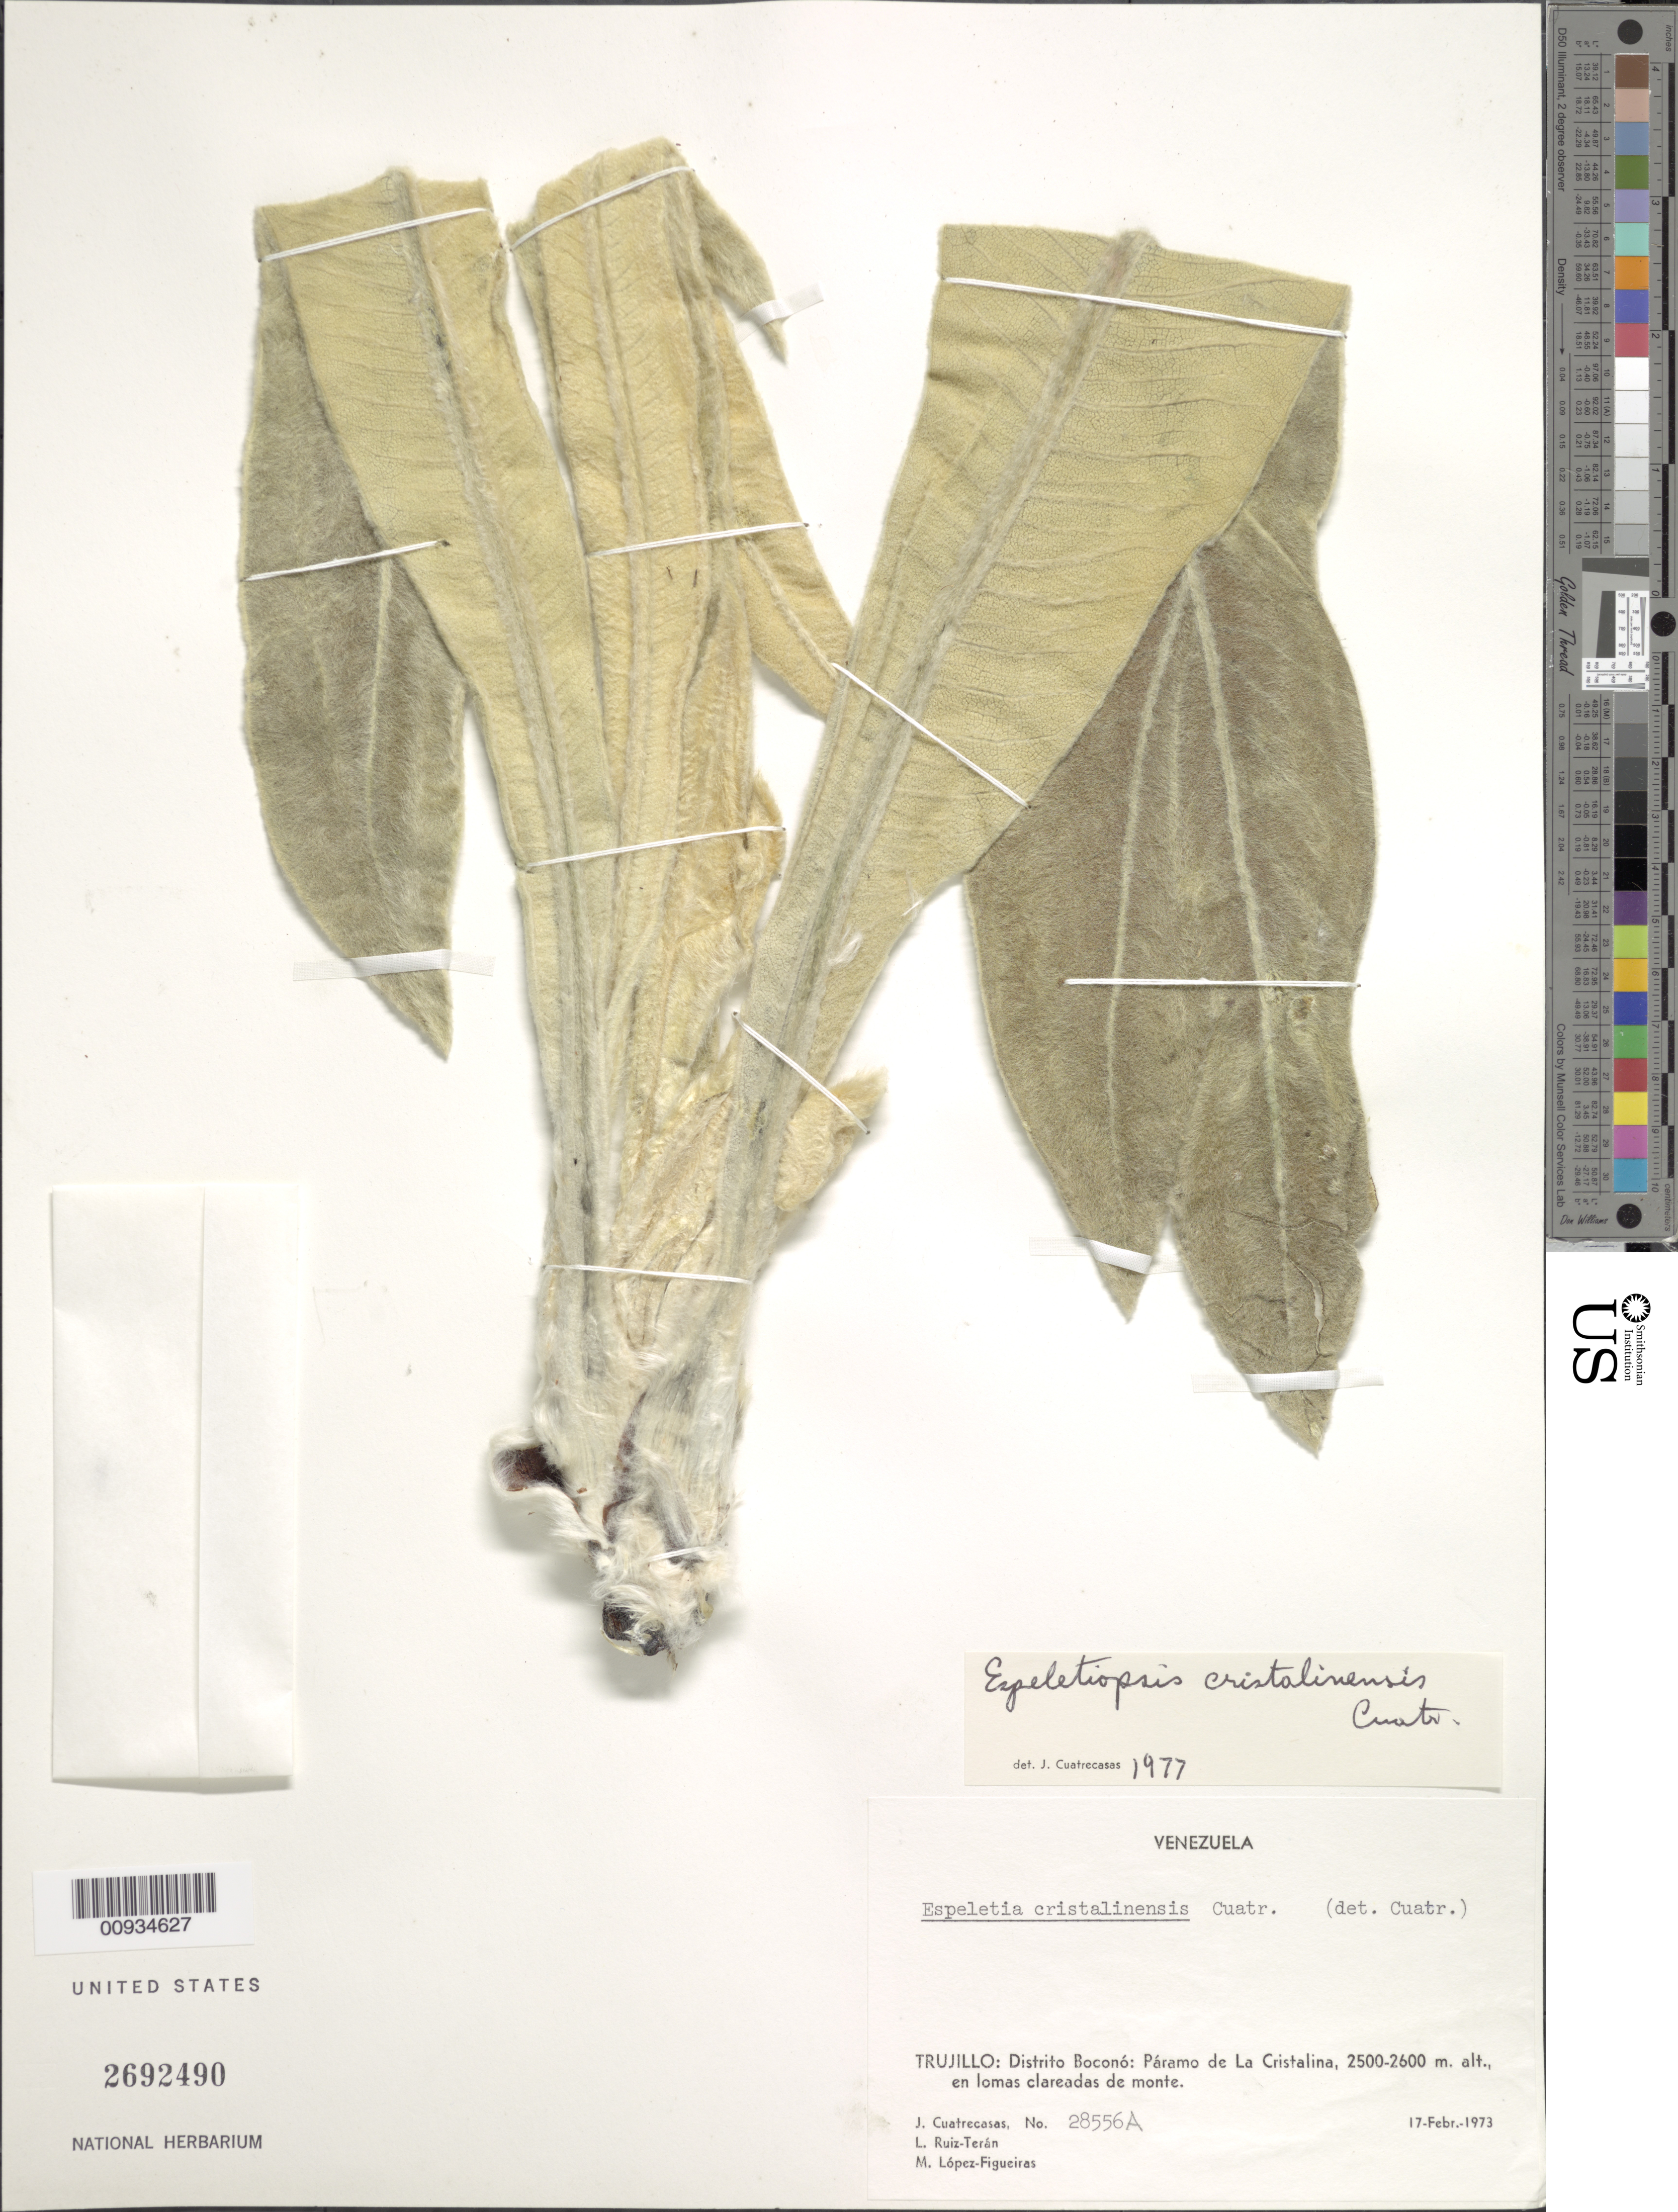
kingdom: Plantae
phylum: Tracheophyta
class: Magnoliopsida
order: Asterales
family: Asteraceae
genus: Espeletiopsis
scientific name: Espeletiopsis cristalinensis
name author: (Cuatrec.) Cuatrec.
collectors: J. Cuatrecasas, L. E. Ruíz-Terán & M. López Figueiras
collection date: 1973-02-17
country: Venezuela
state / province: Trujillo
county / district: Boconó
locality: Páramo de la Cristalina. En lomas clareadas de monte.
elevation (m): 2500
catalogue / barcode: US 2692490